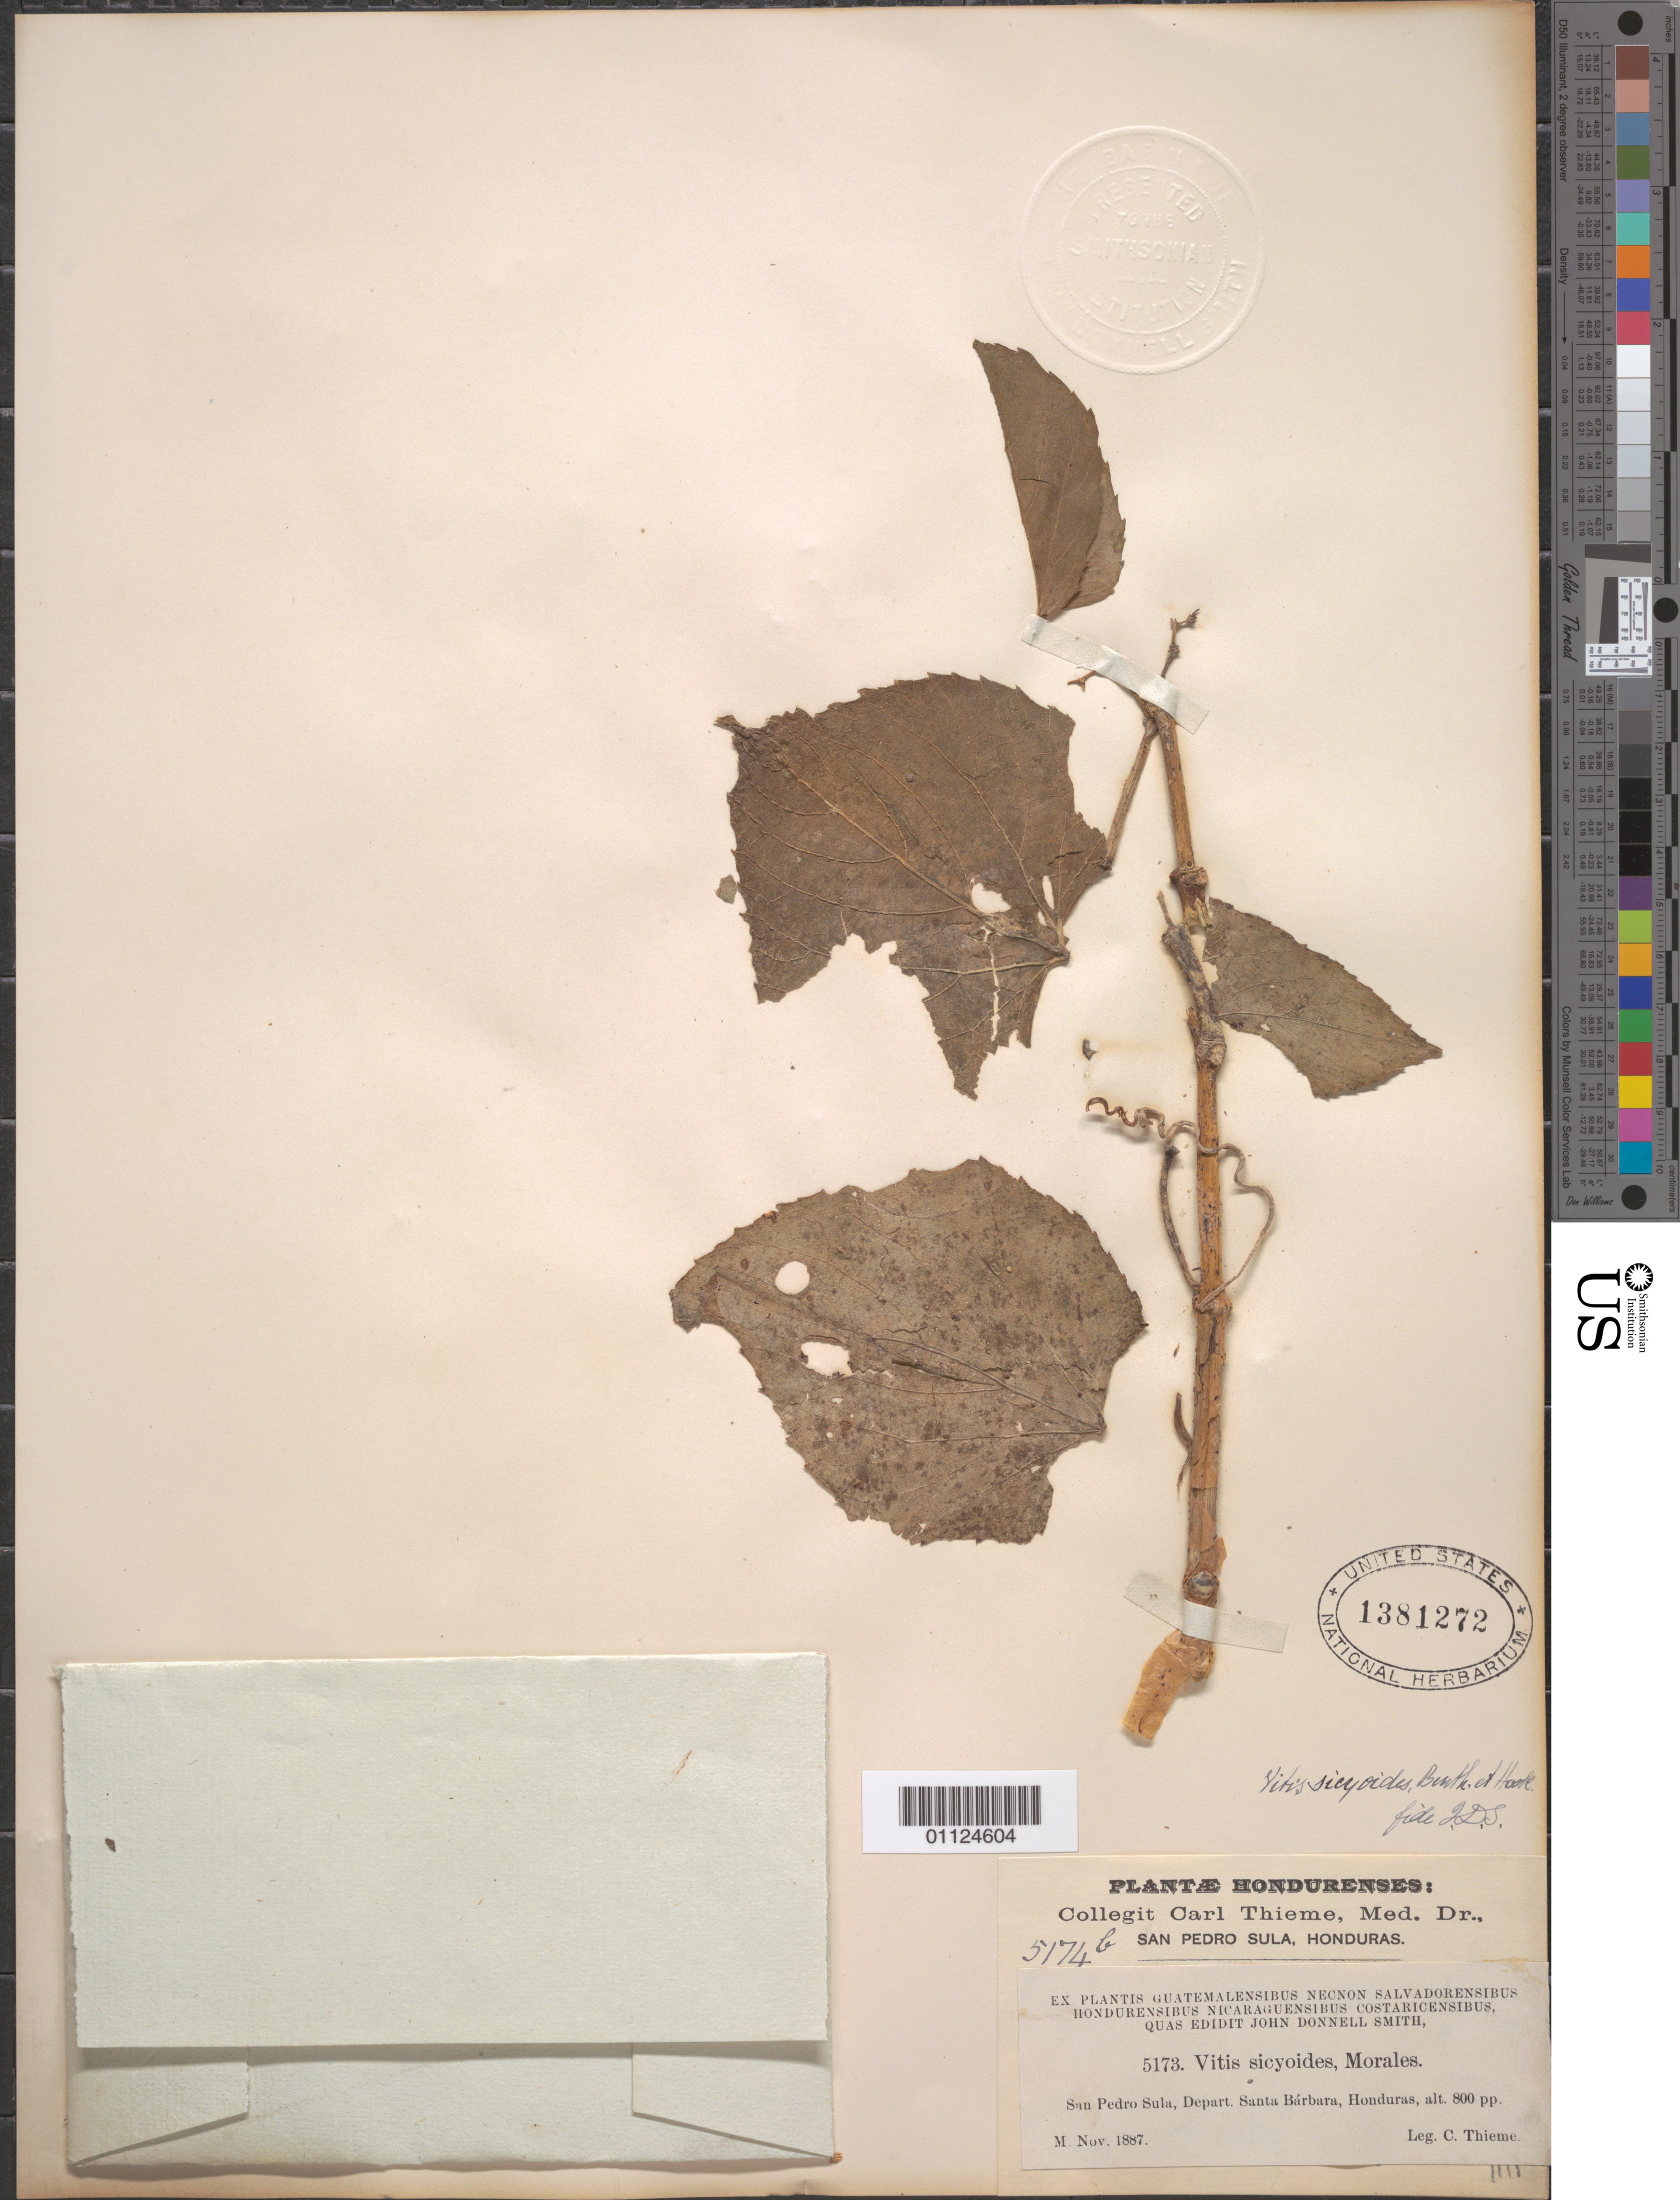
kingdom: Plantae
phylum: Tracheophyta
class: Magnoliopsida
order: Vitales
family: Vitaceae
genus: Cissus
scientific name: Cissus verticillata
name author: (L.) Nicolson & C.E. Jarvis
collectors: C. Thieme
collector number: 5174 b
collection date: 1887-11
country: Honduras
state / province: Santa Bárbara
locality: San Pedro Sula.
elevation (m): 244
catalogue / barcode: US 1381272